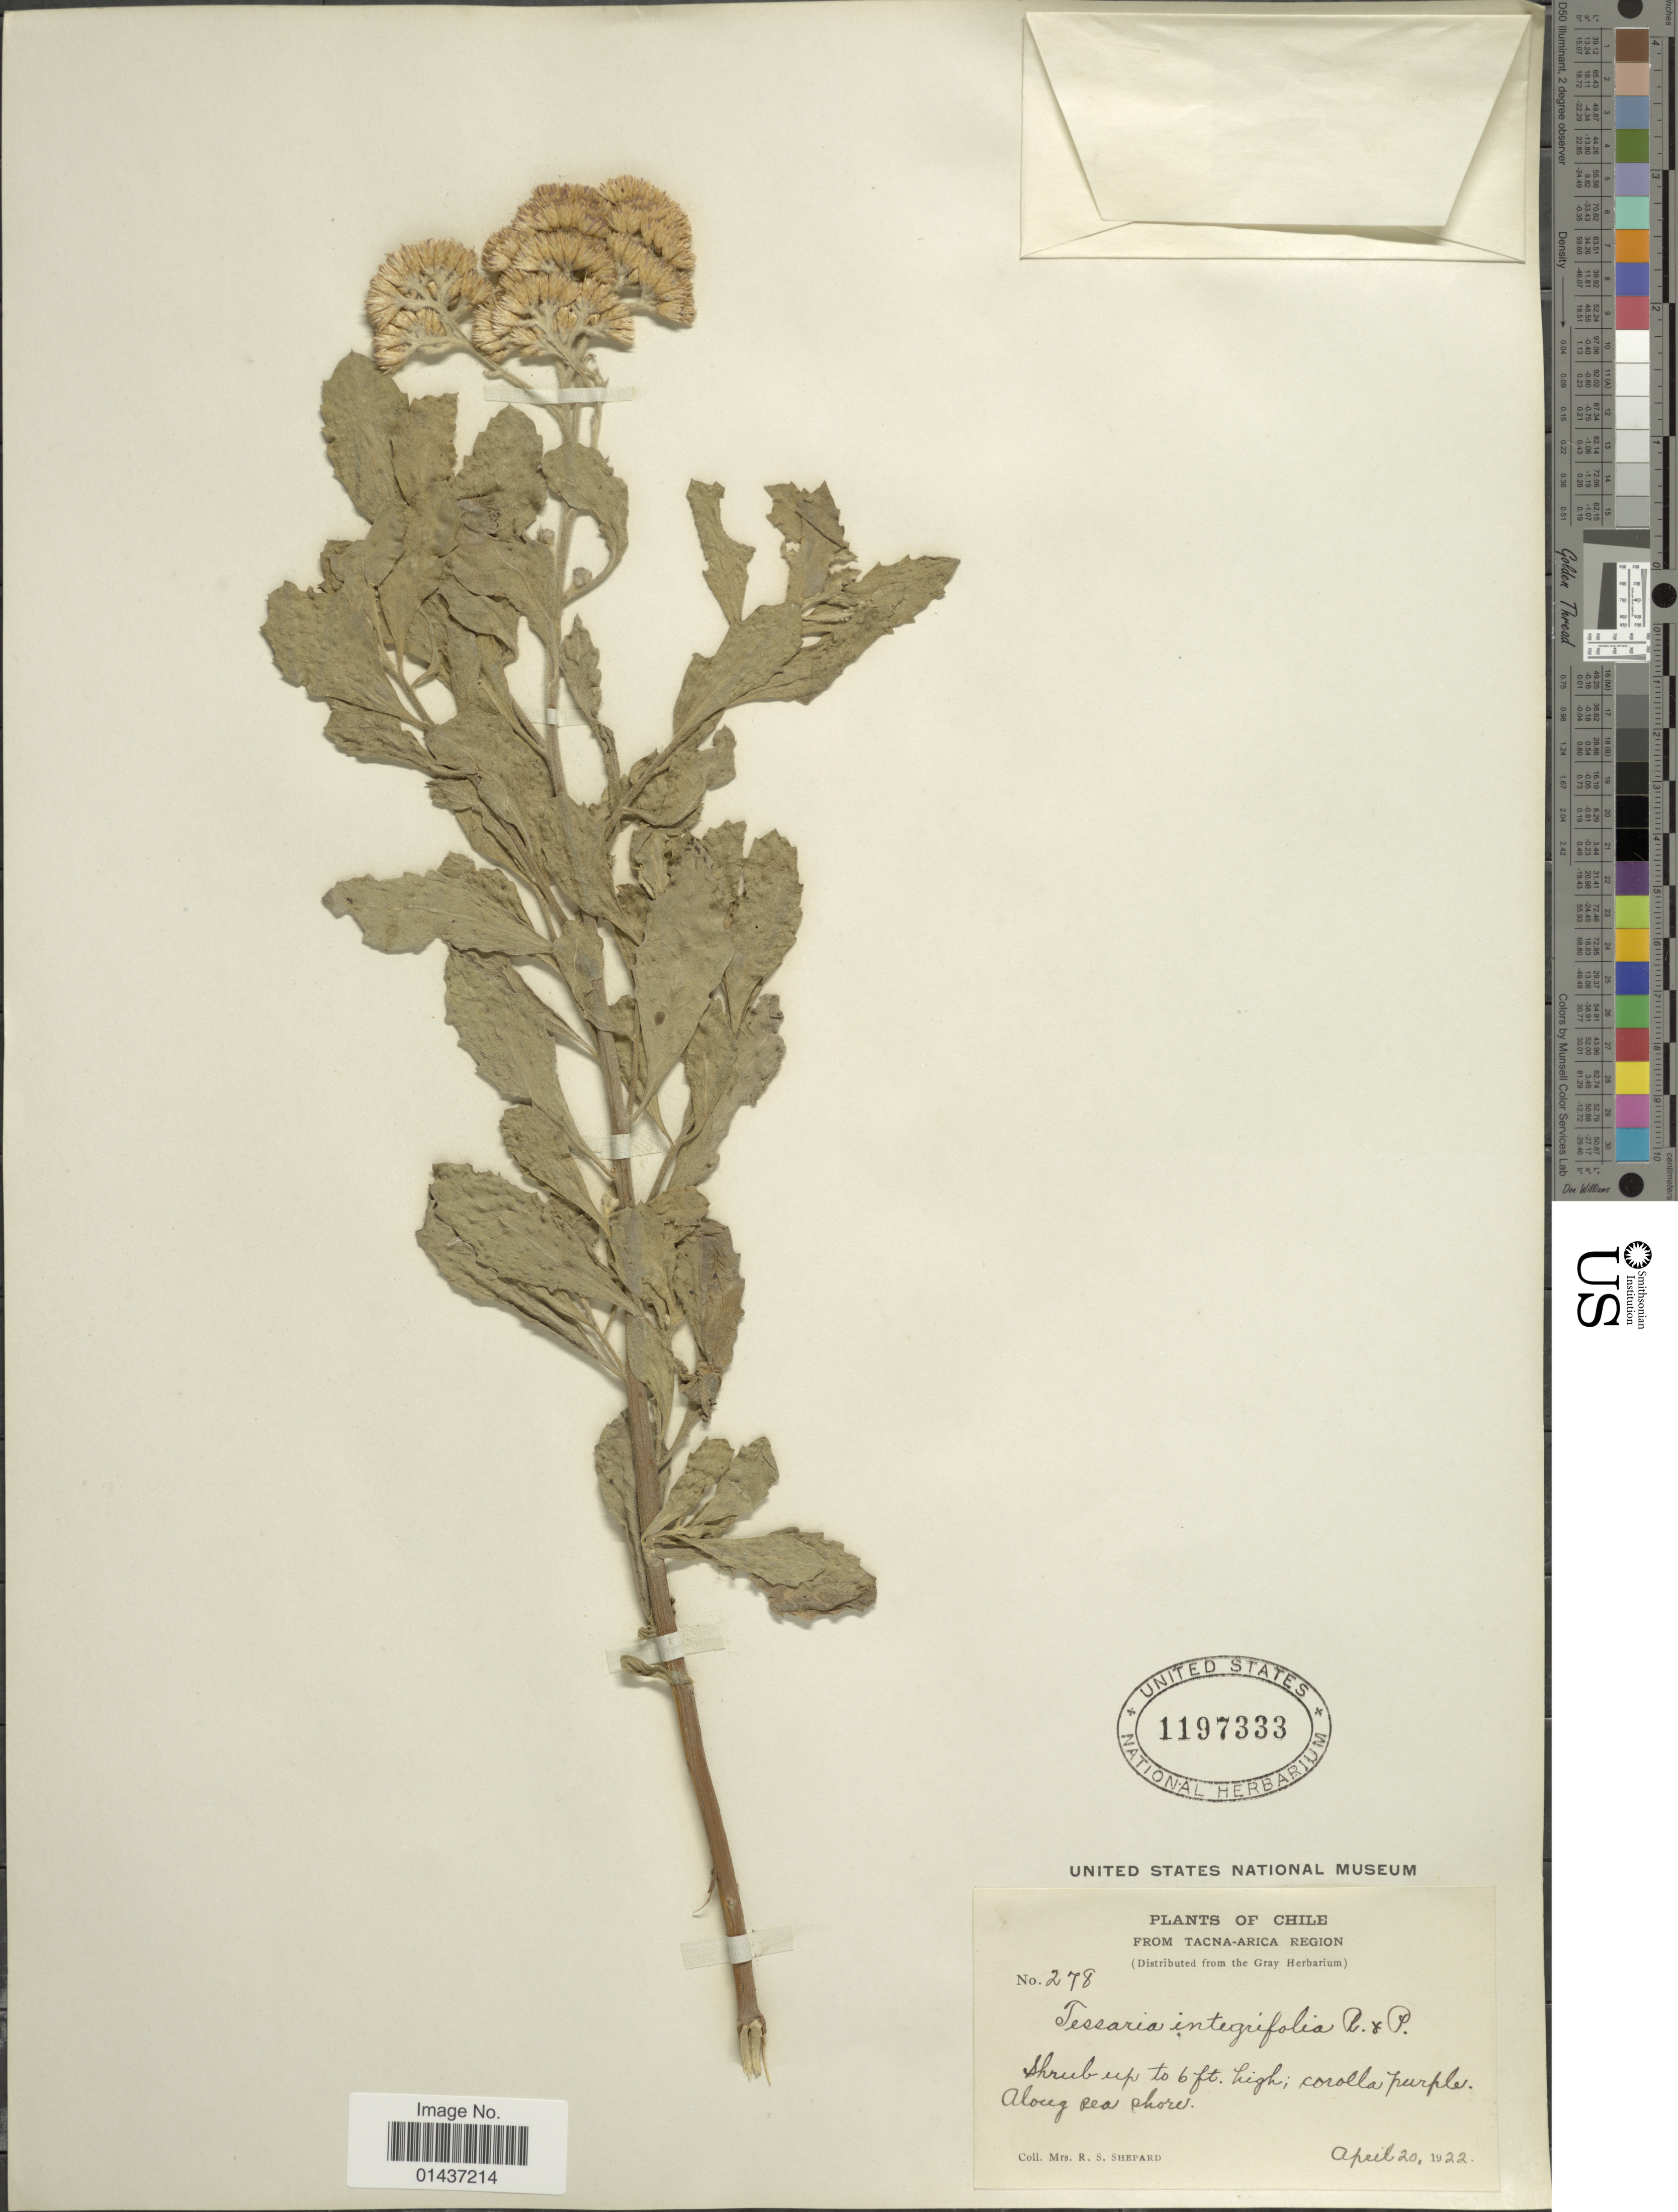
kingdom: Plantae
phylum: Tracheophyta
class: Magnoliopsida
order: Asterales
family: Asteraceae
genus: Tessaria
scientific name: Tessaria absinthioides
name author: (Hook. & Arn.) DC.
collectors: R. Shepard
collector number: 278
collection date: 1922-04-20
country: Chile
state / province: Arica y Parinacota (XV)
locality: From Tacna-Arica region, Along sea shore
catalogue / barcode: US 1197333